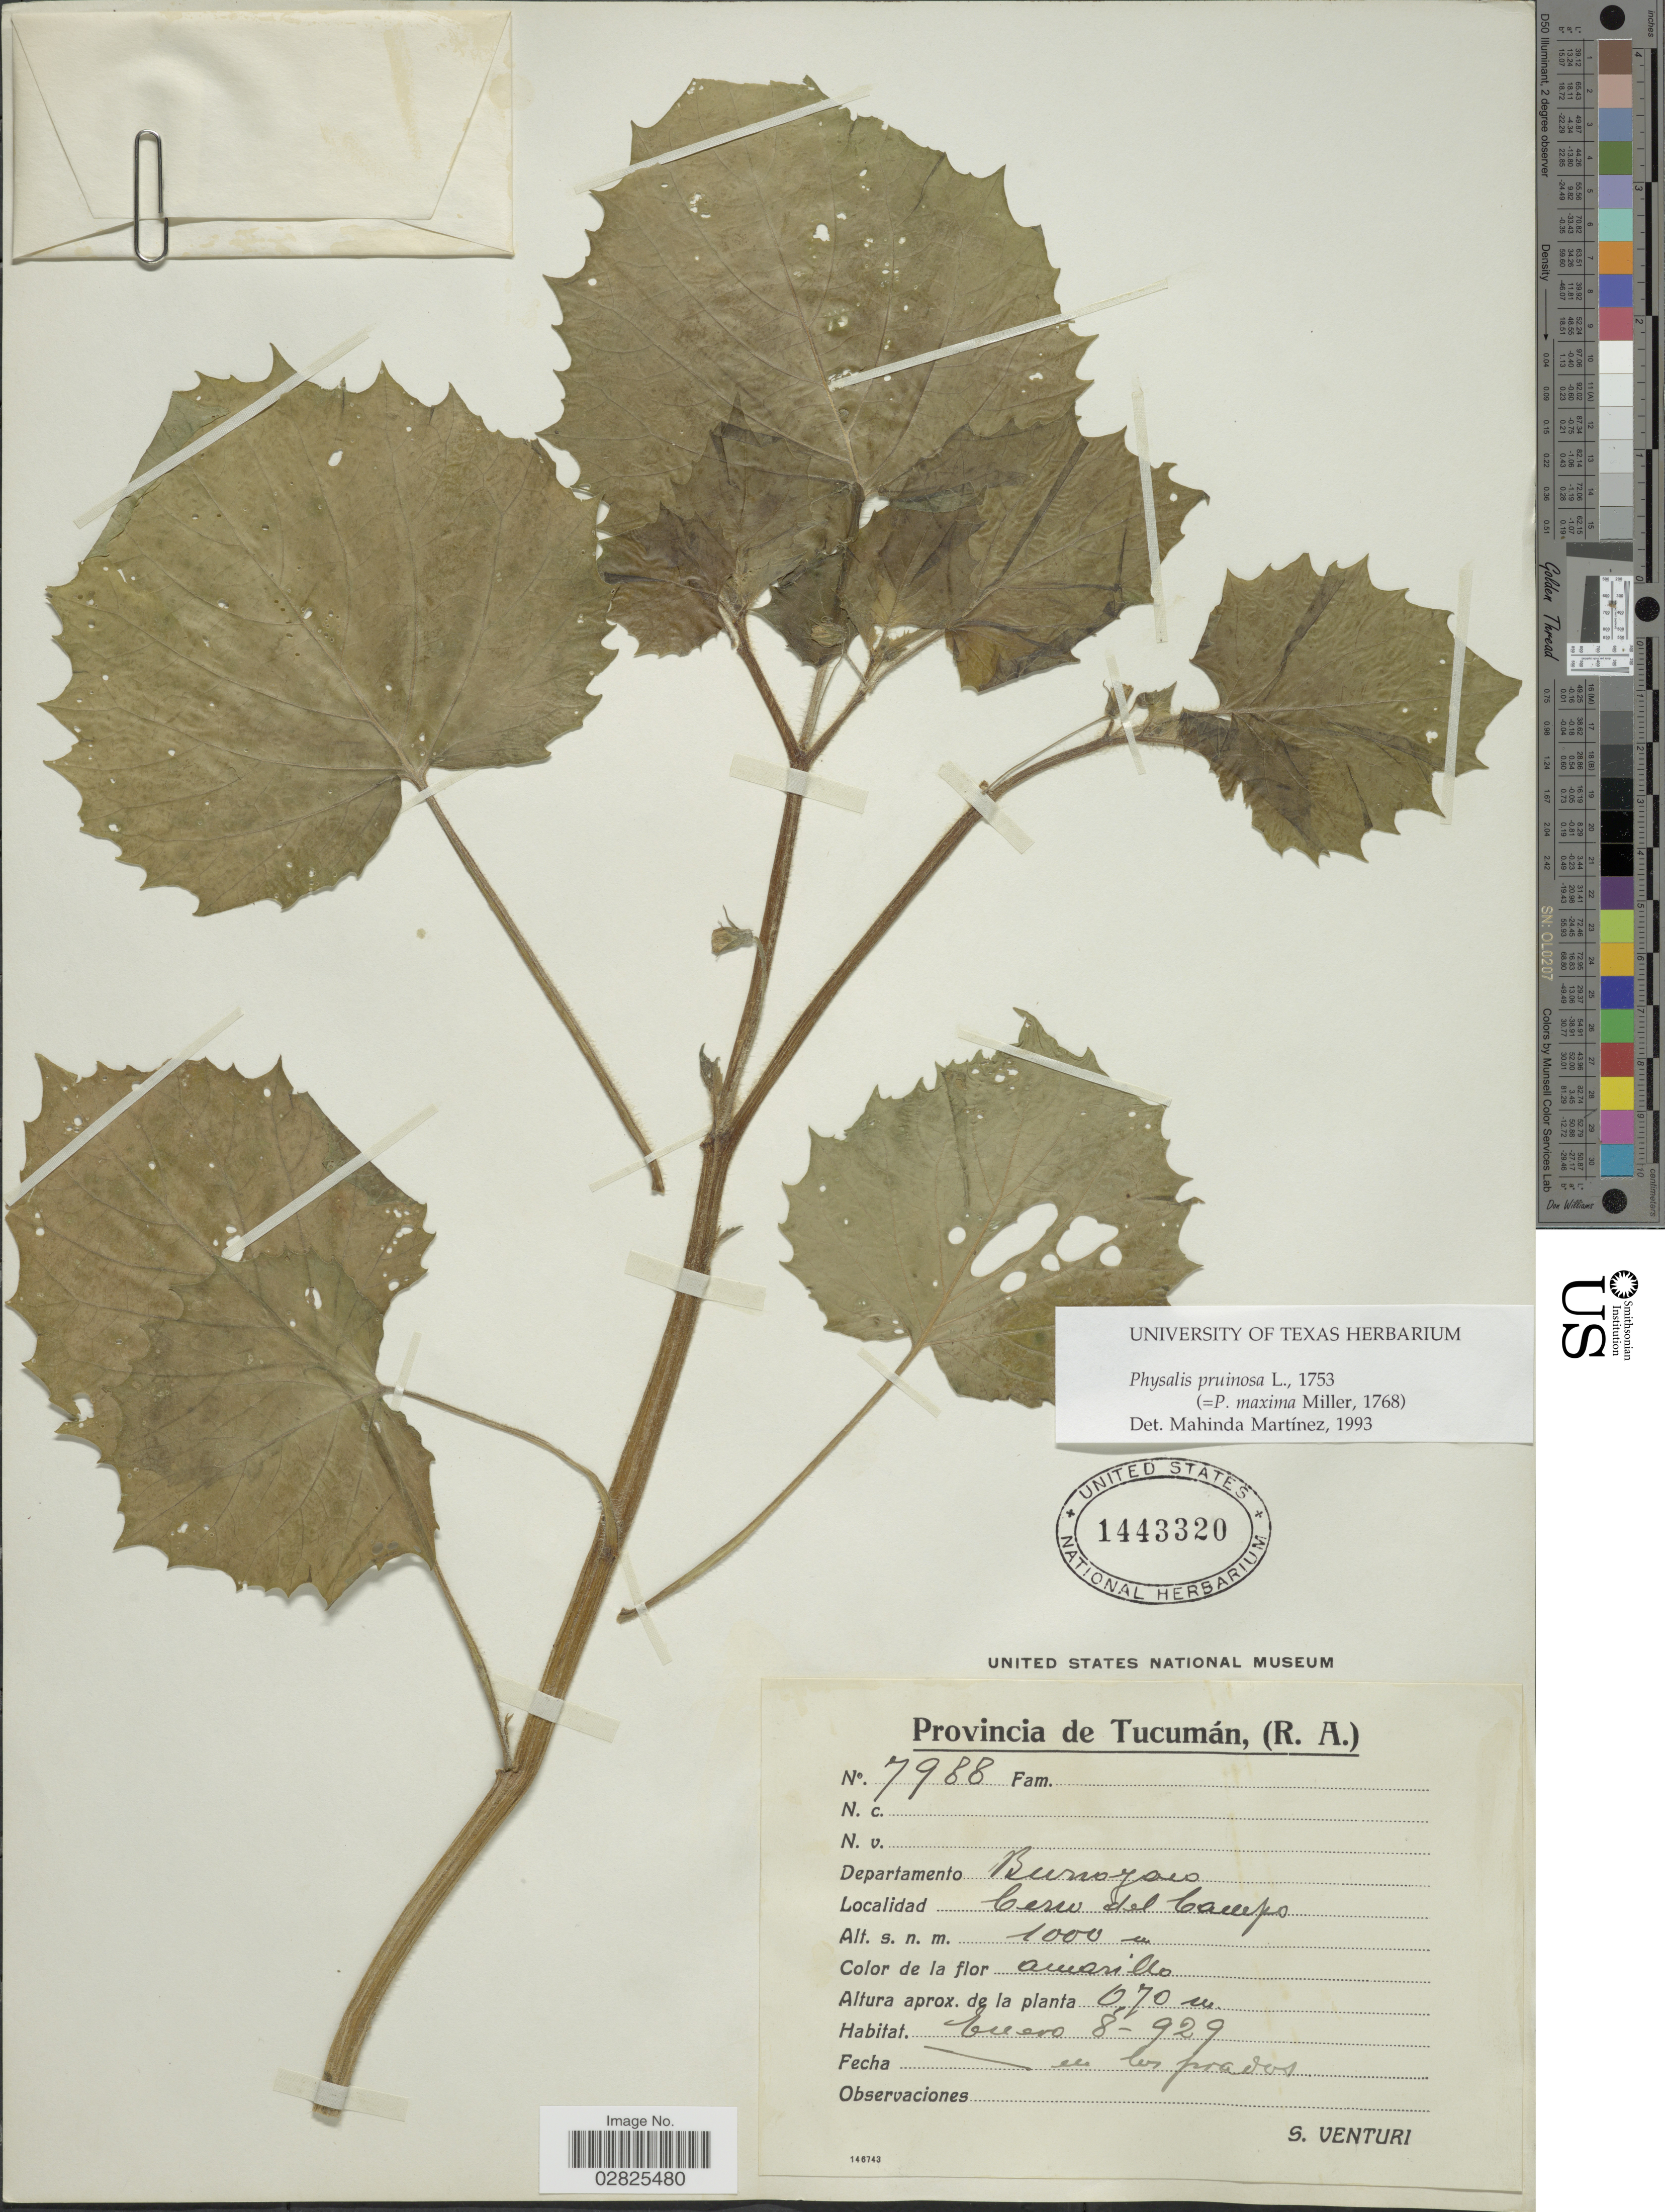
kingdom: Plantae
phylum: Tracheophyta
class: Magnoliopsida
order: Solanales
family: Solanaceae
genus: Physalis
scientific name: Physalis pruinosa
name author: L.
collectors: S. Venturi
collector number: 7988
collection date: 1929-01-08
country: Argentina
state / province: Tucuman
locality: Departamento Burroyaco. Cerco del Campo.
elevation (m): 1000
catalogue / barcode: US 1443320